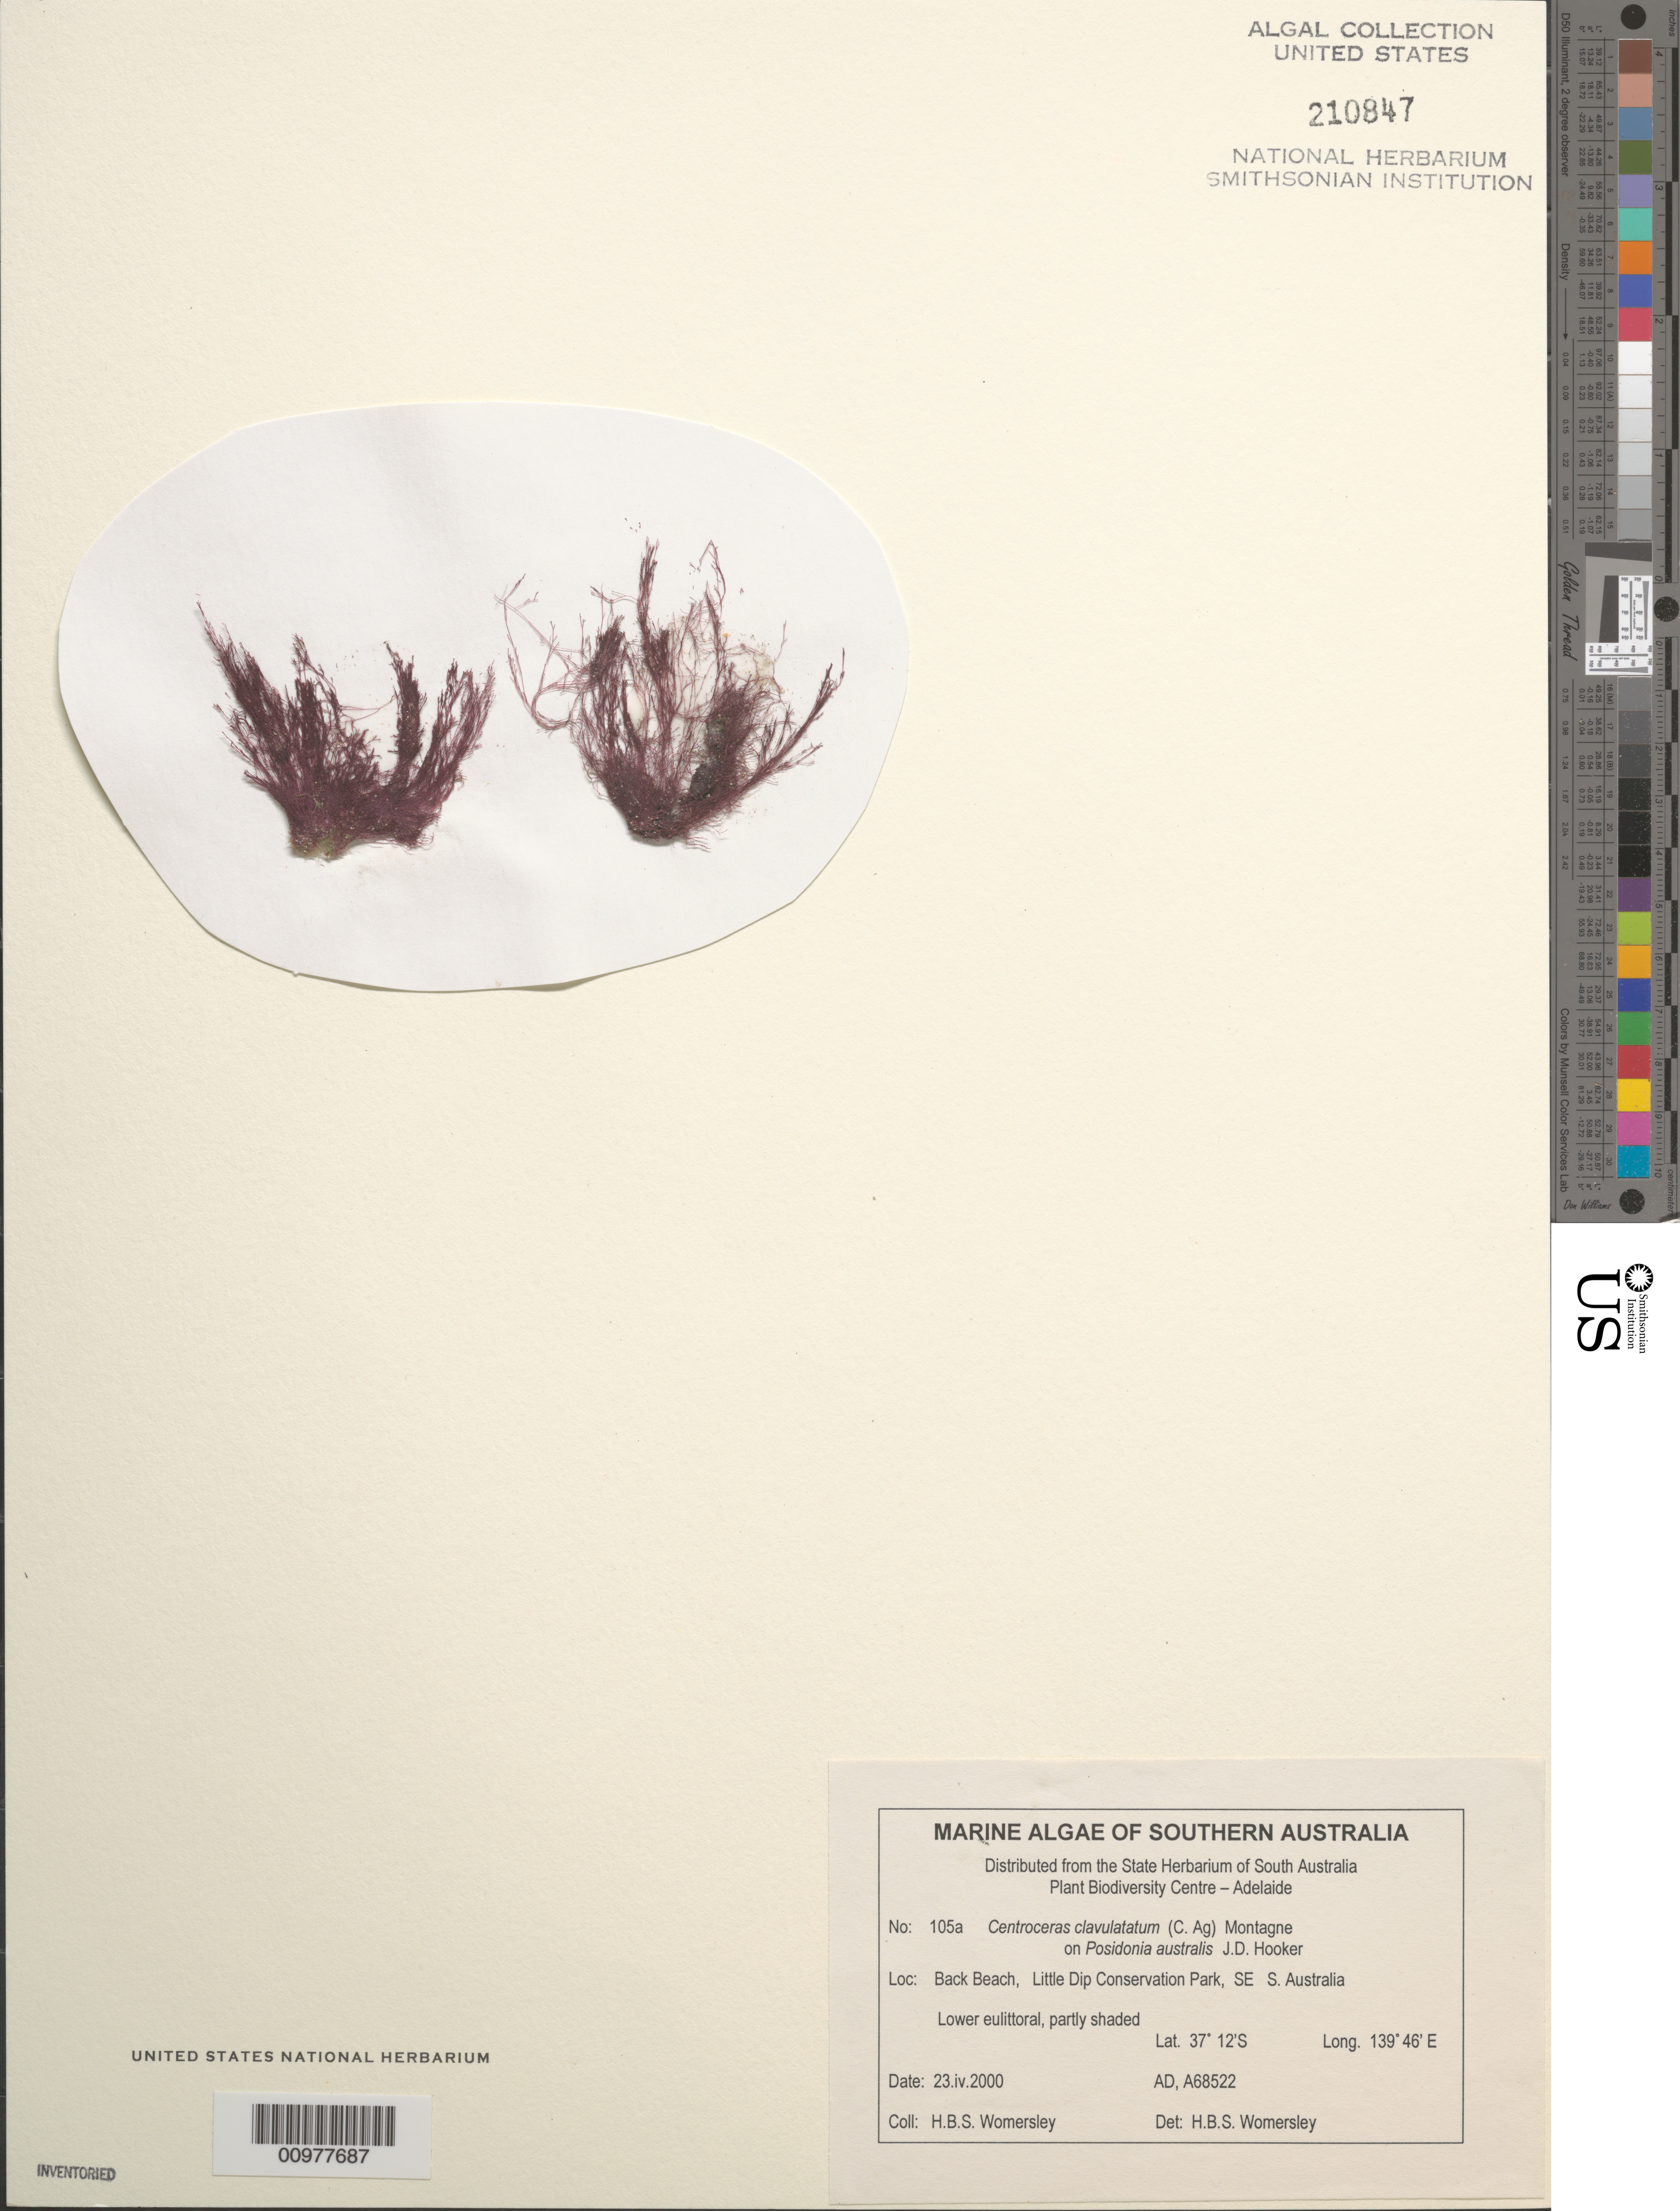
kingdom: Plantae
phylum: Rhodophyta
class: Florideophyceae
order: Ceramiales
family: Ceramiaceae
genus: Centroceras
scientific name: Centroceras clavulatum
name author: (C. Agardh) Mont.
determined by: Womersley, H. B. S.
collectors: H. B. S. Womersley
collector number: AD A68522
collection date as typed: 23 Apr 2000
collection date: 2000-04-23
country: Australia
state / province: South Australia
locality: Back Beach, Little Dip Conservation Park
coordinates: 37 12'S, 139 46'E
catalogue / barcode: US 210847